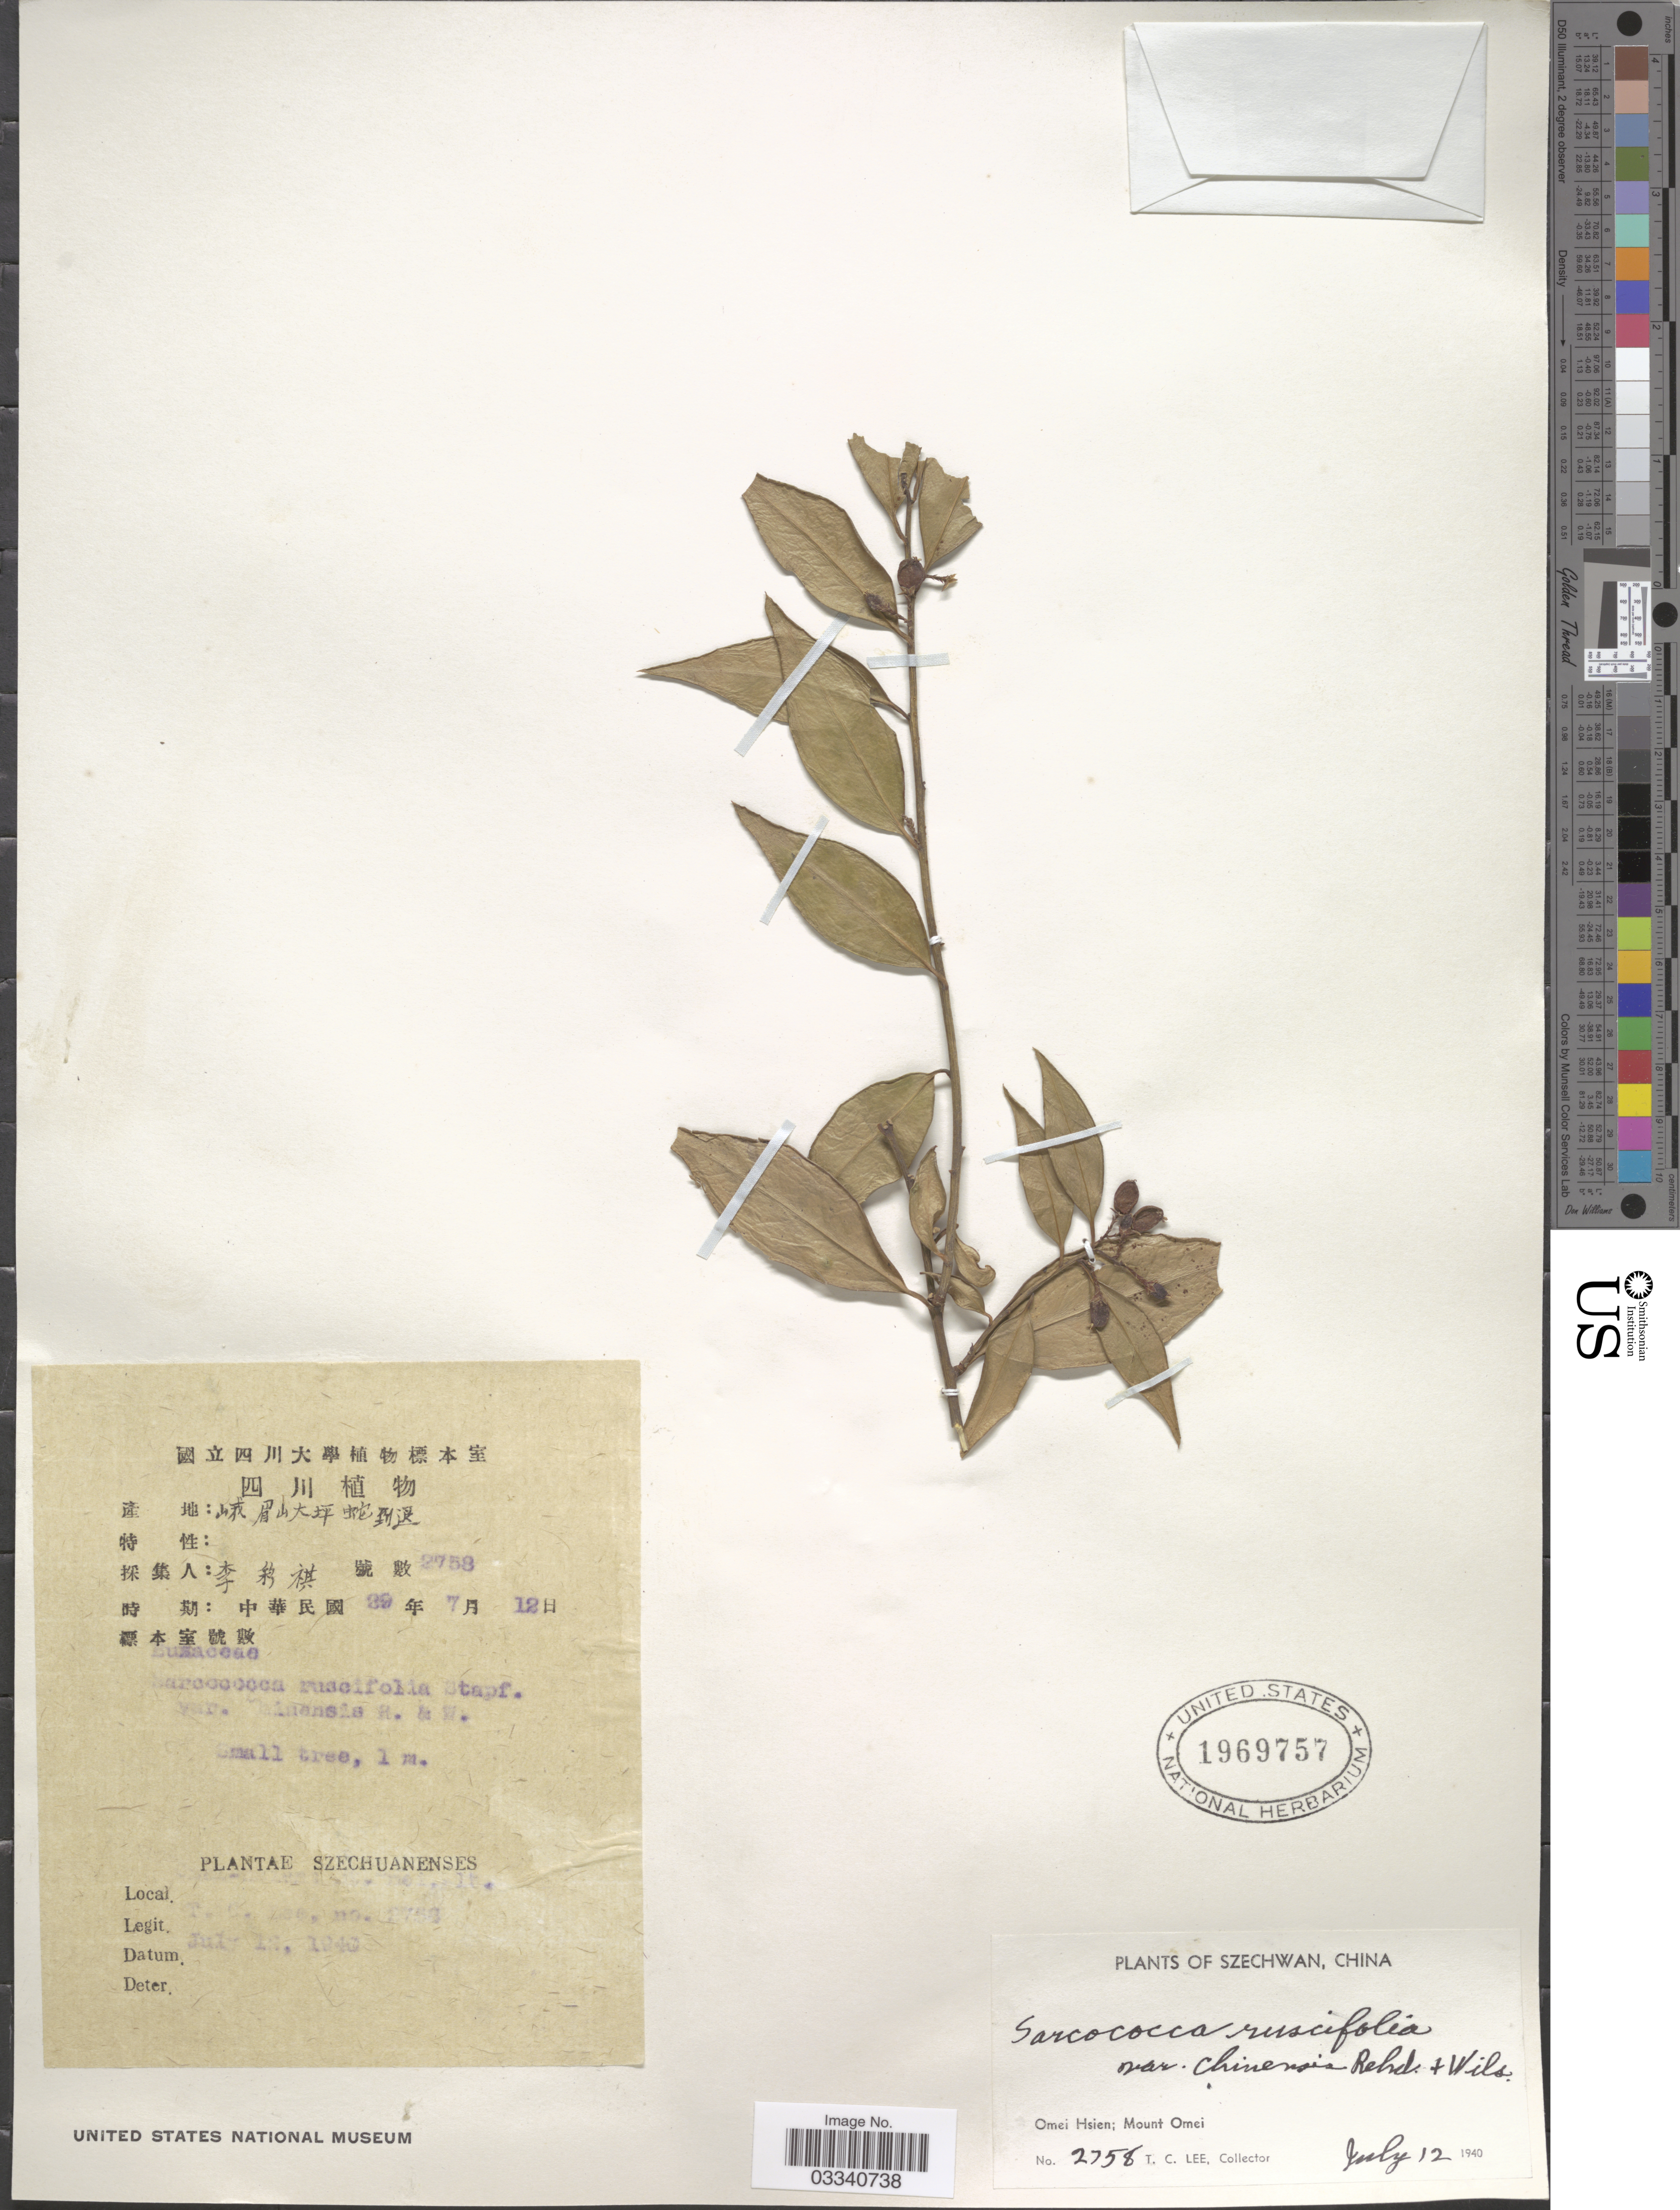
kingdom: Plantae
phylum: Tracheophyta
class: Magnoliopsida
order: Buxales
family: Buxaceae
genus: Sarcococca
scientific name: Sarcococca ruscifolia var. chinensis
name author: Rehder & E.H. Wilson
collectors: T. Lee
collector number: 2758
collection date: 1940-07-12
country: China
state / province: Sichuan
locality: Szechwan. Omei Hsien; Mount Omei.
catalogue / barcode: US 1969757